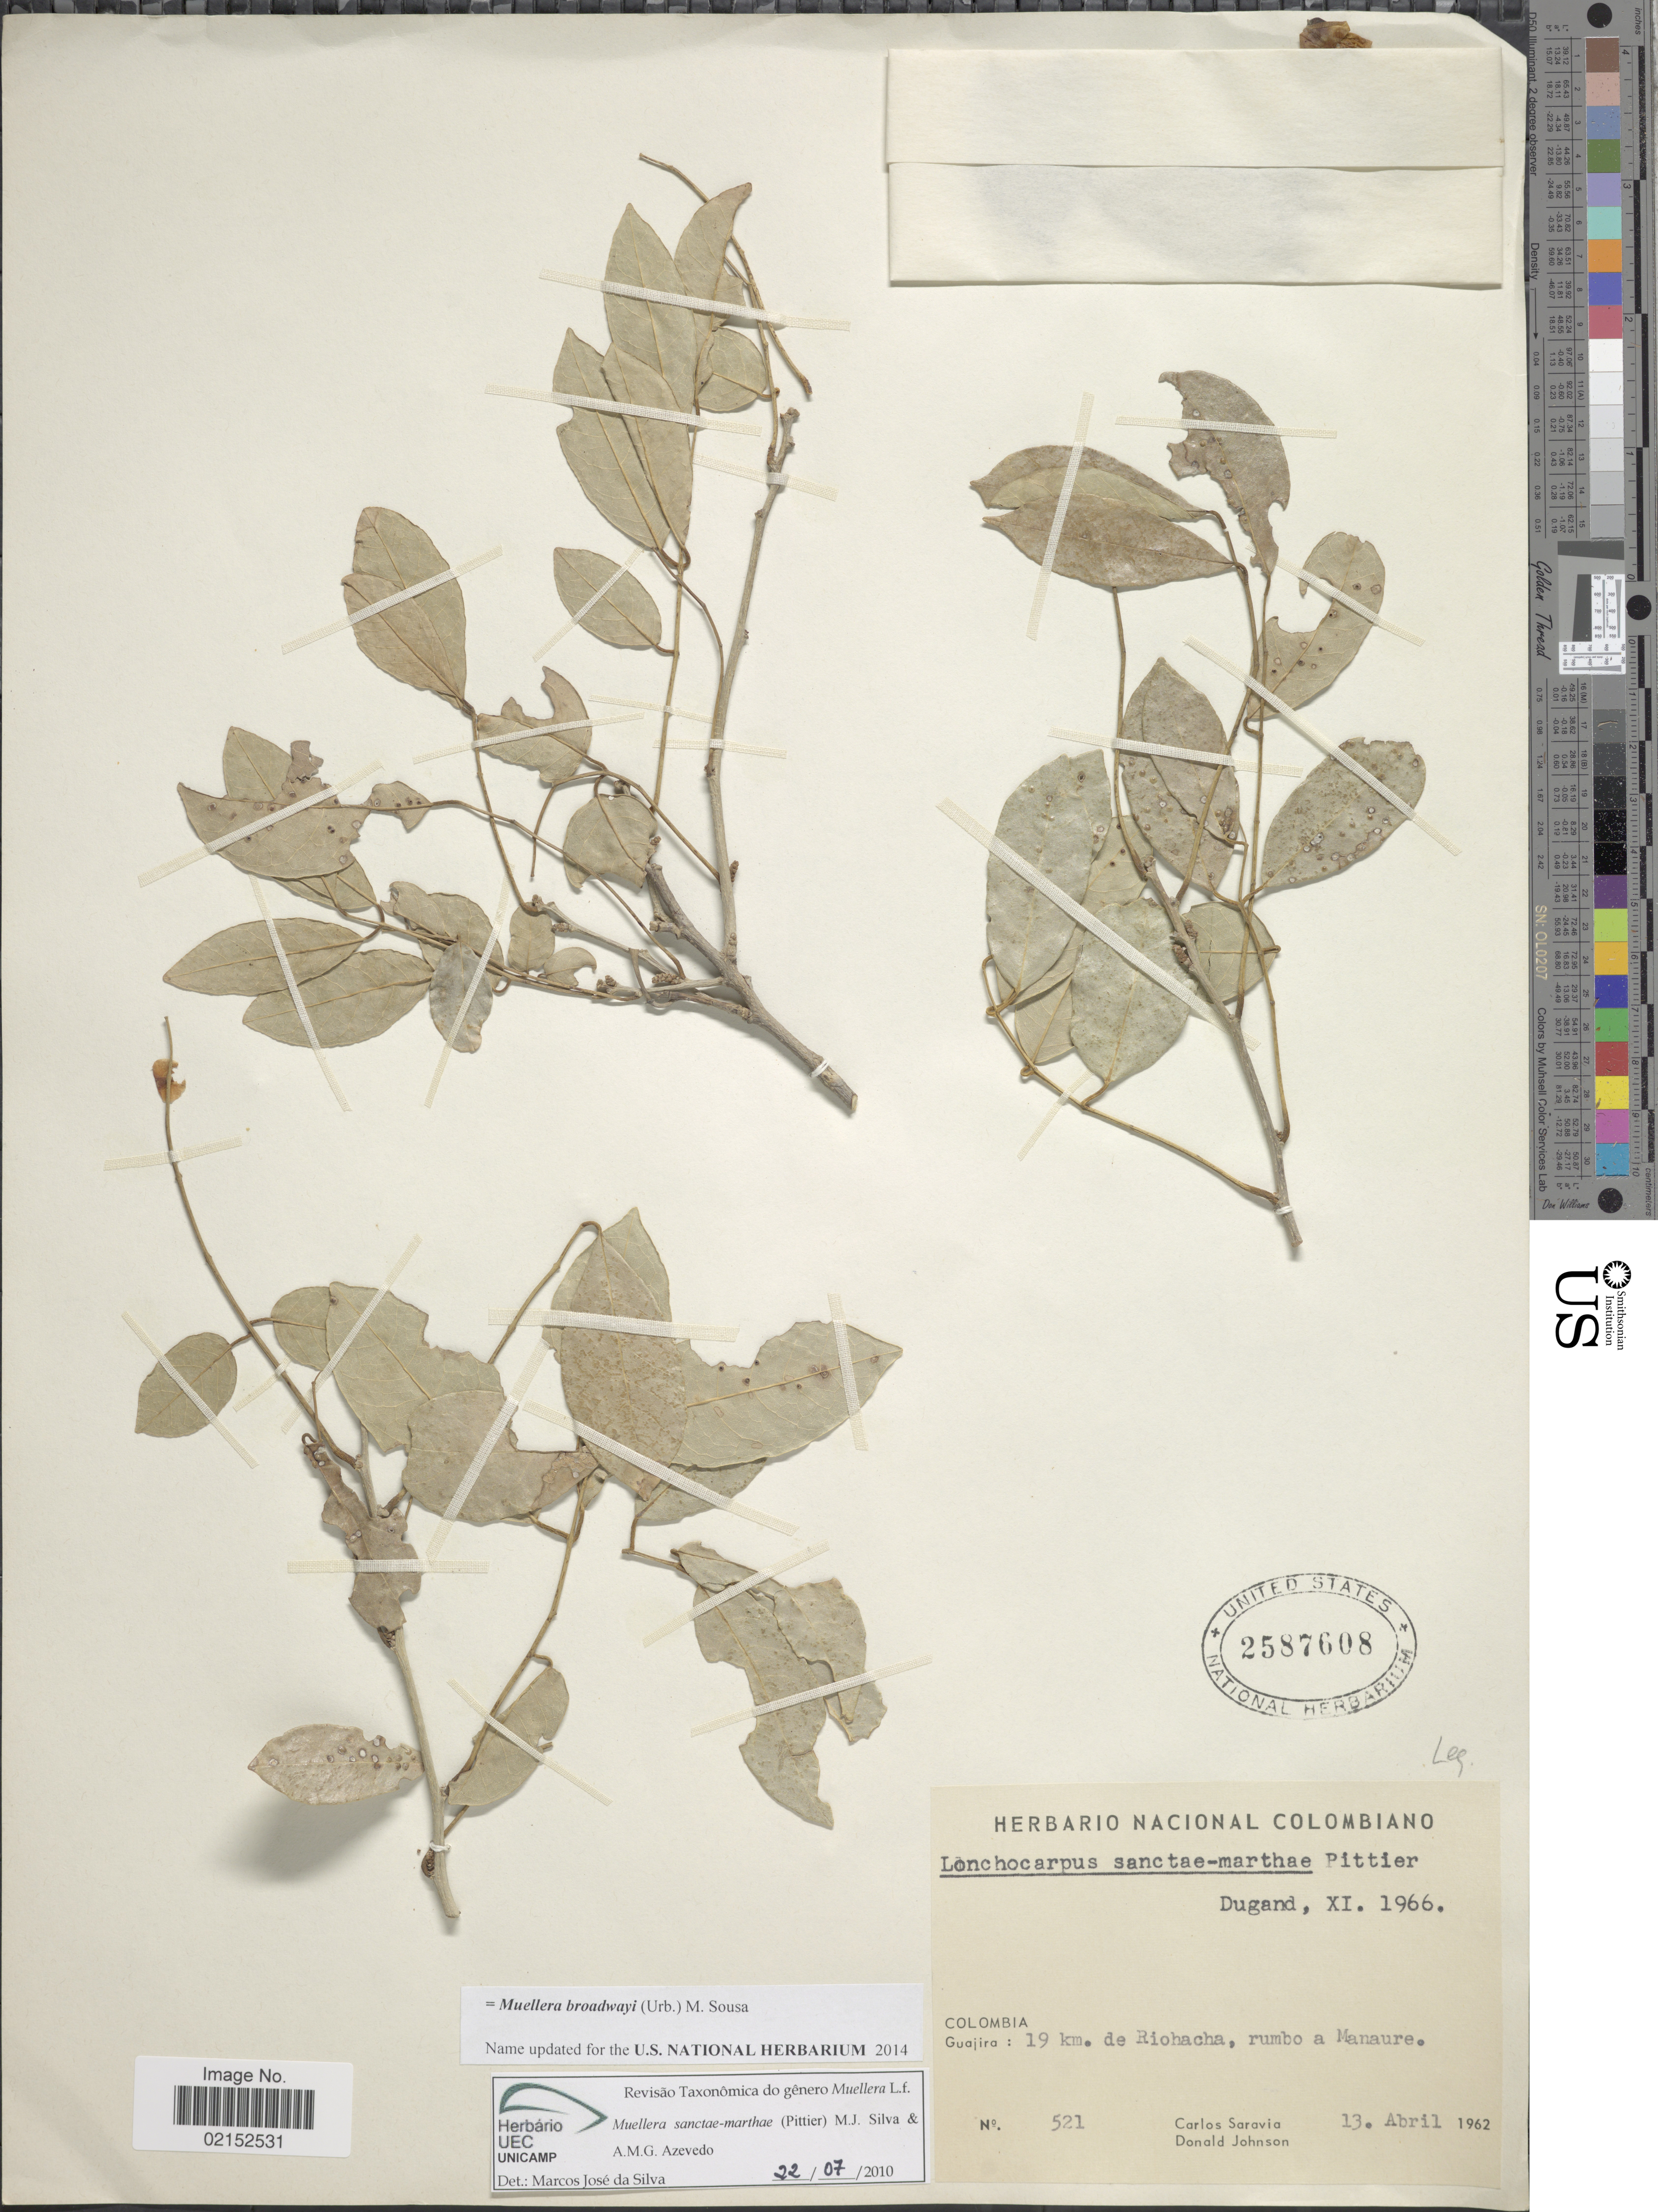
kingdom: Plantae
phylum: Tracheophyta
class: Magnoliopsida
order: Fabales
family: Fabaceae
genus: Muellera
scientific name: Muellera broadwayi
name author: (Urb.) M. Sousa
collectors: C. Saravia & D. Johnson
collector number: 521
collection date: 1962-04-13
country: Colombia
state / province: La Guajira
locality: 19 km. de Riohacha, rumbo a Manaure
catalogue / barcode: US 2587608